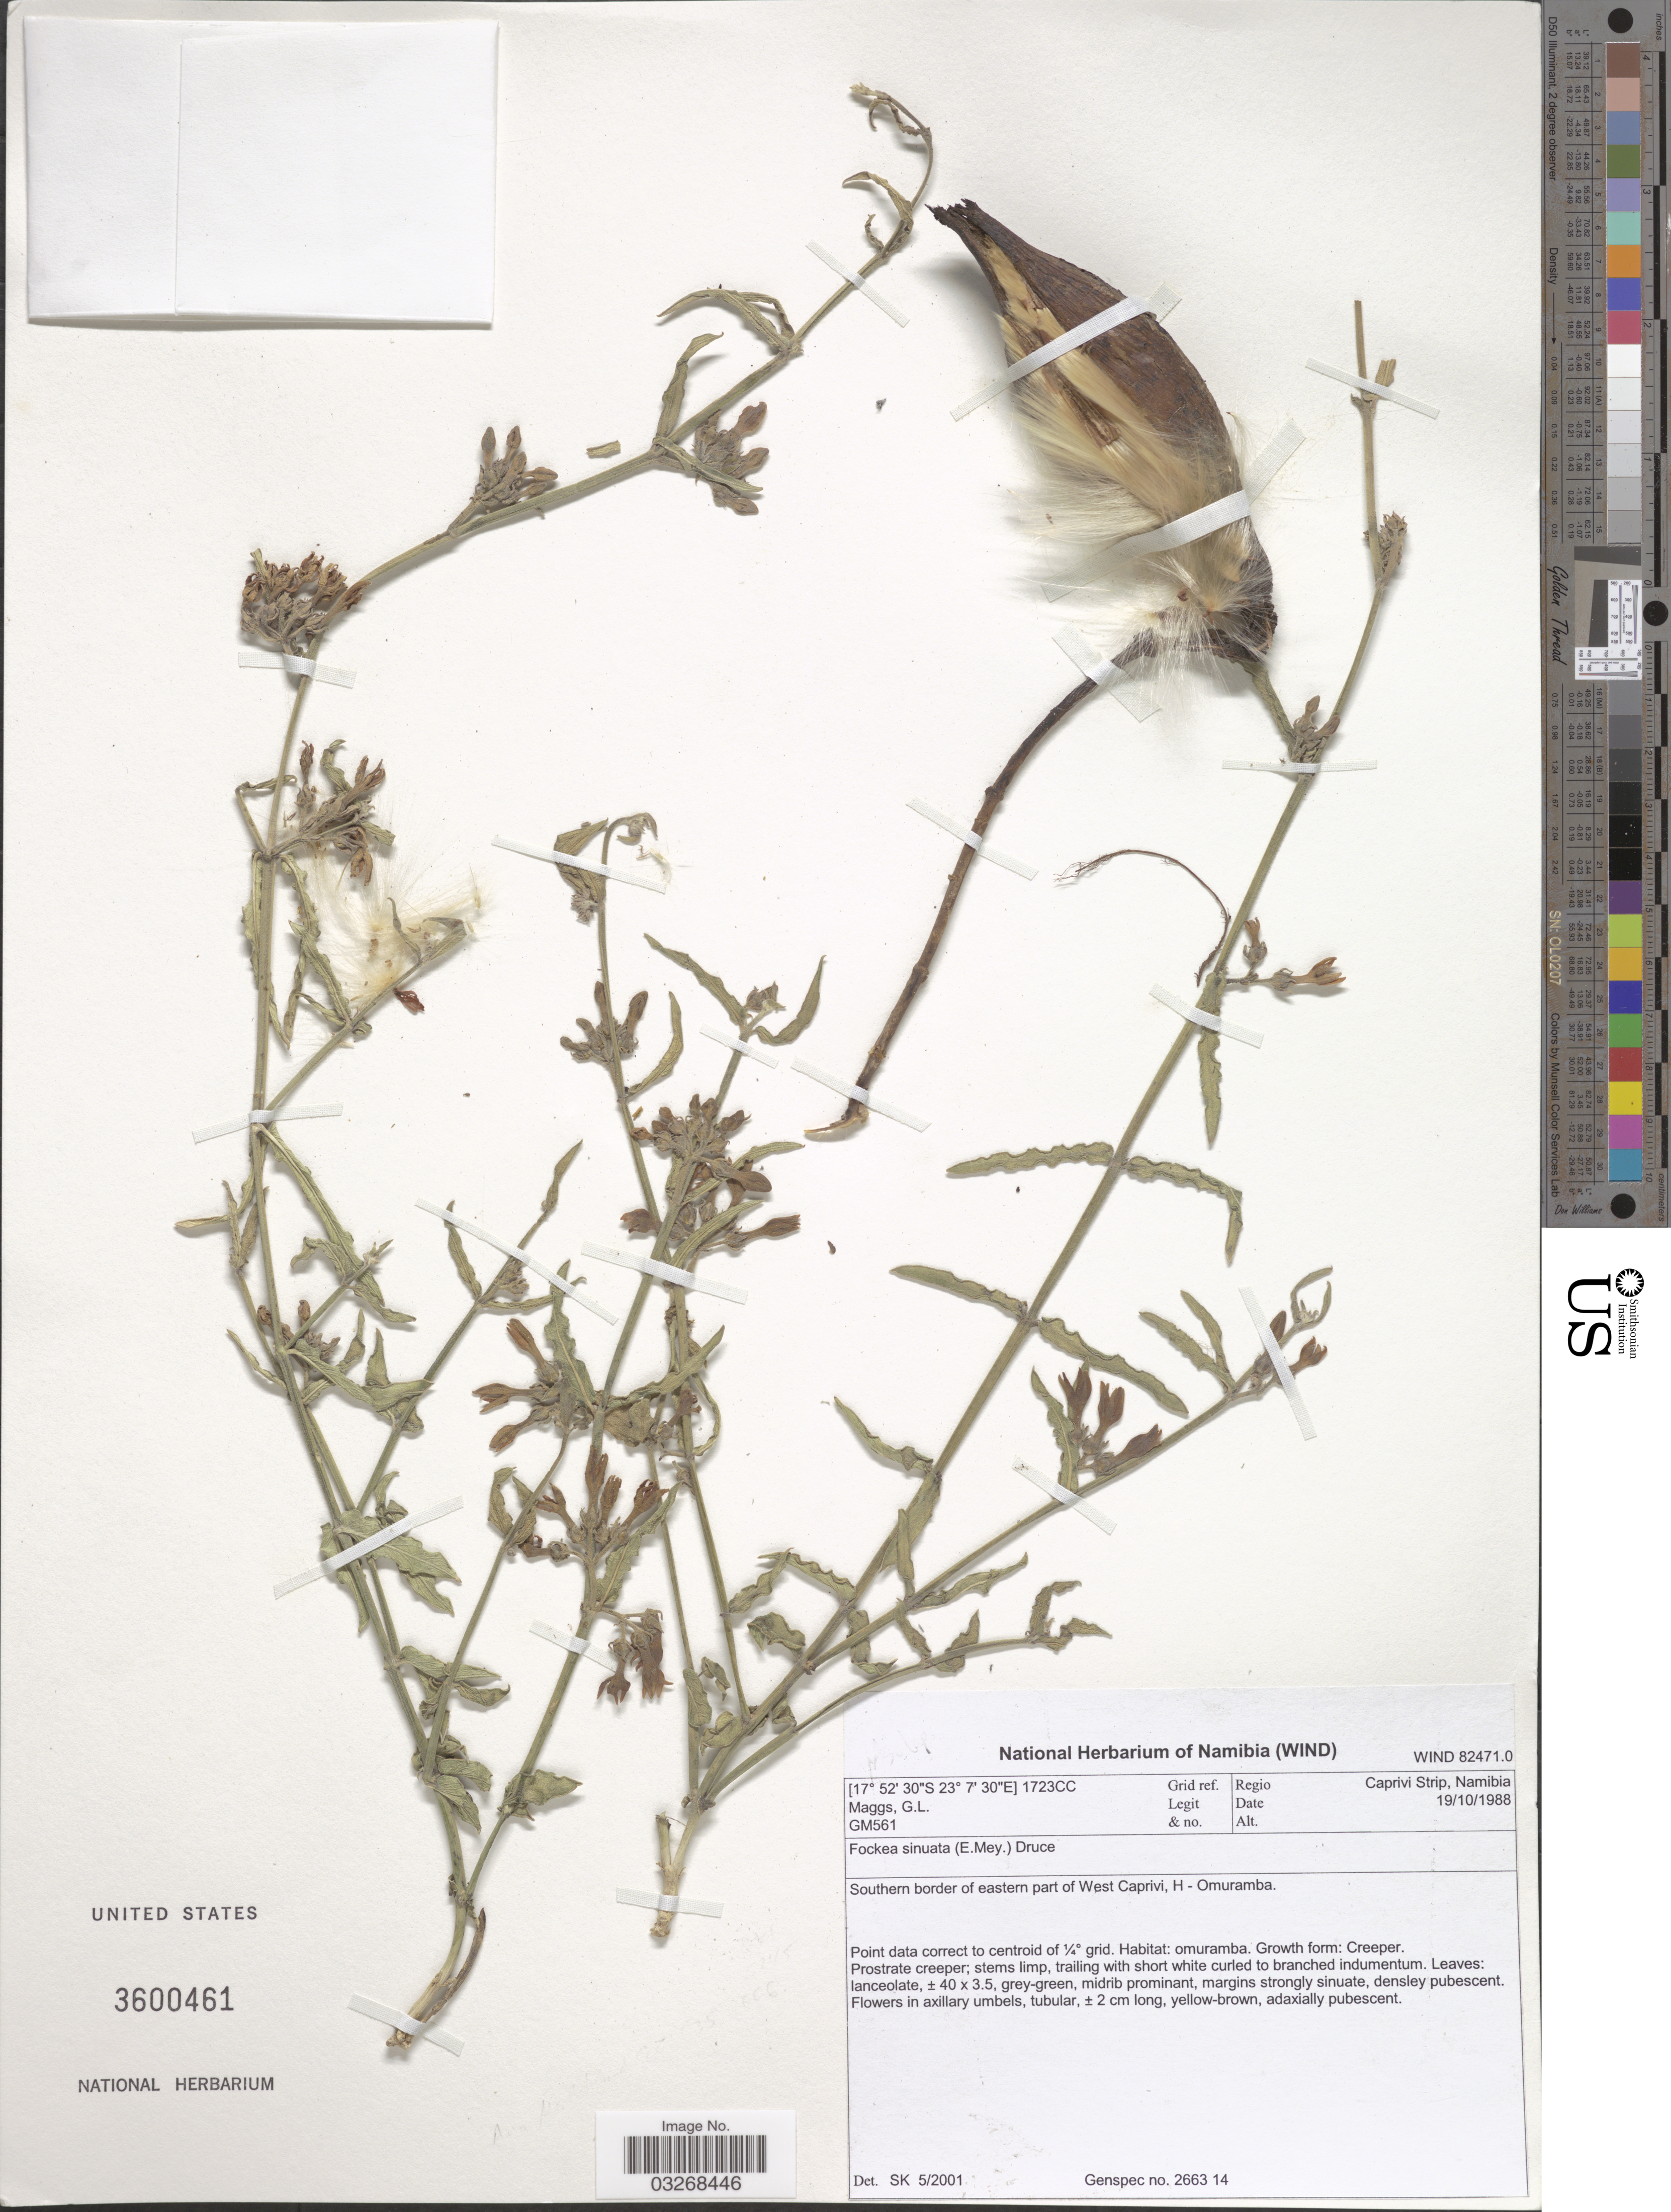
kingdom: Plantae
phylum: Tracheophyta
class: Magnoliopsida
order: Gentianales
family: Apocynaceae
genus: Fockea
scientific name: Fockea sinuata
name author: (E. Mey.) Druce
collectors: G. Maggs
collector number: GM561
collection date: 1988-10-19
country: Namibia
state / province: Caprivi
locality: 1723CC Grid ref. Regio Caprivi Strip. Southern border of eastern part of West Caprivi, H - Omuramba.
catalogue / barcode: US 3600461